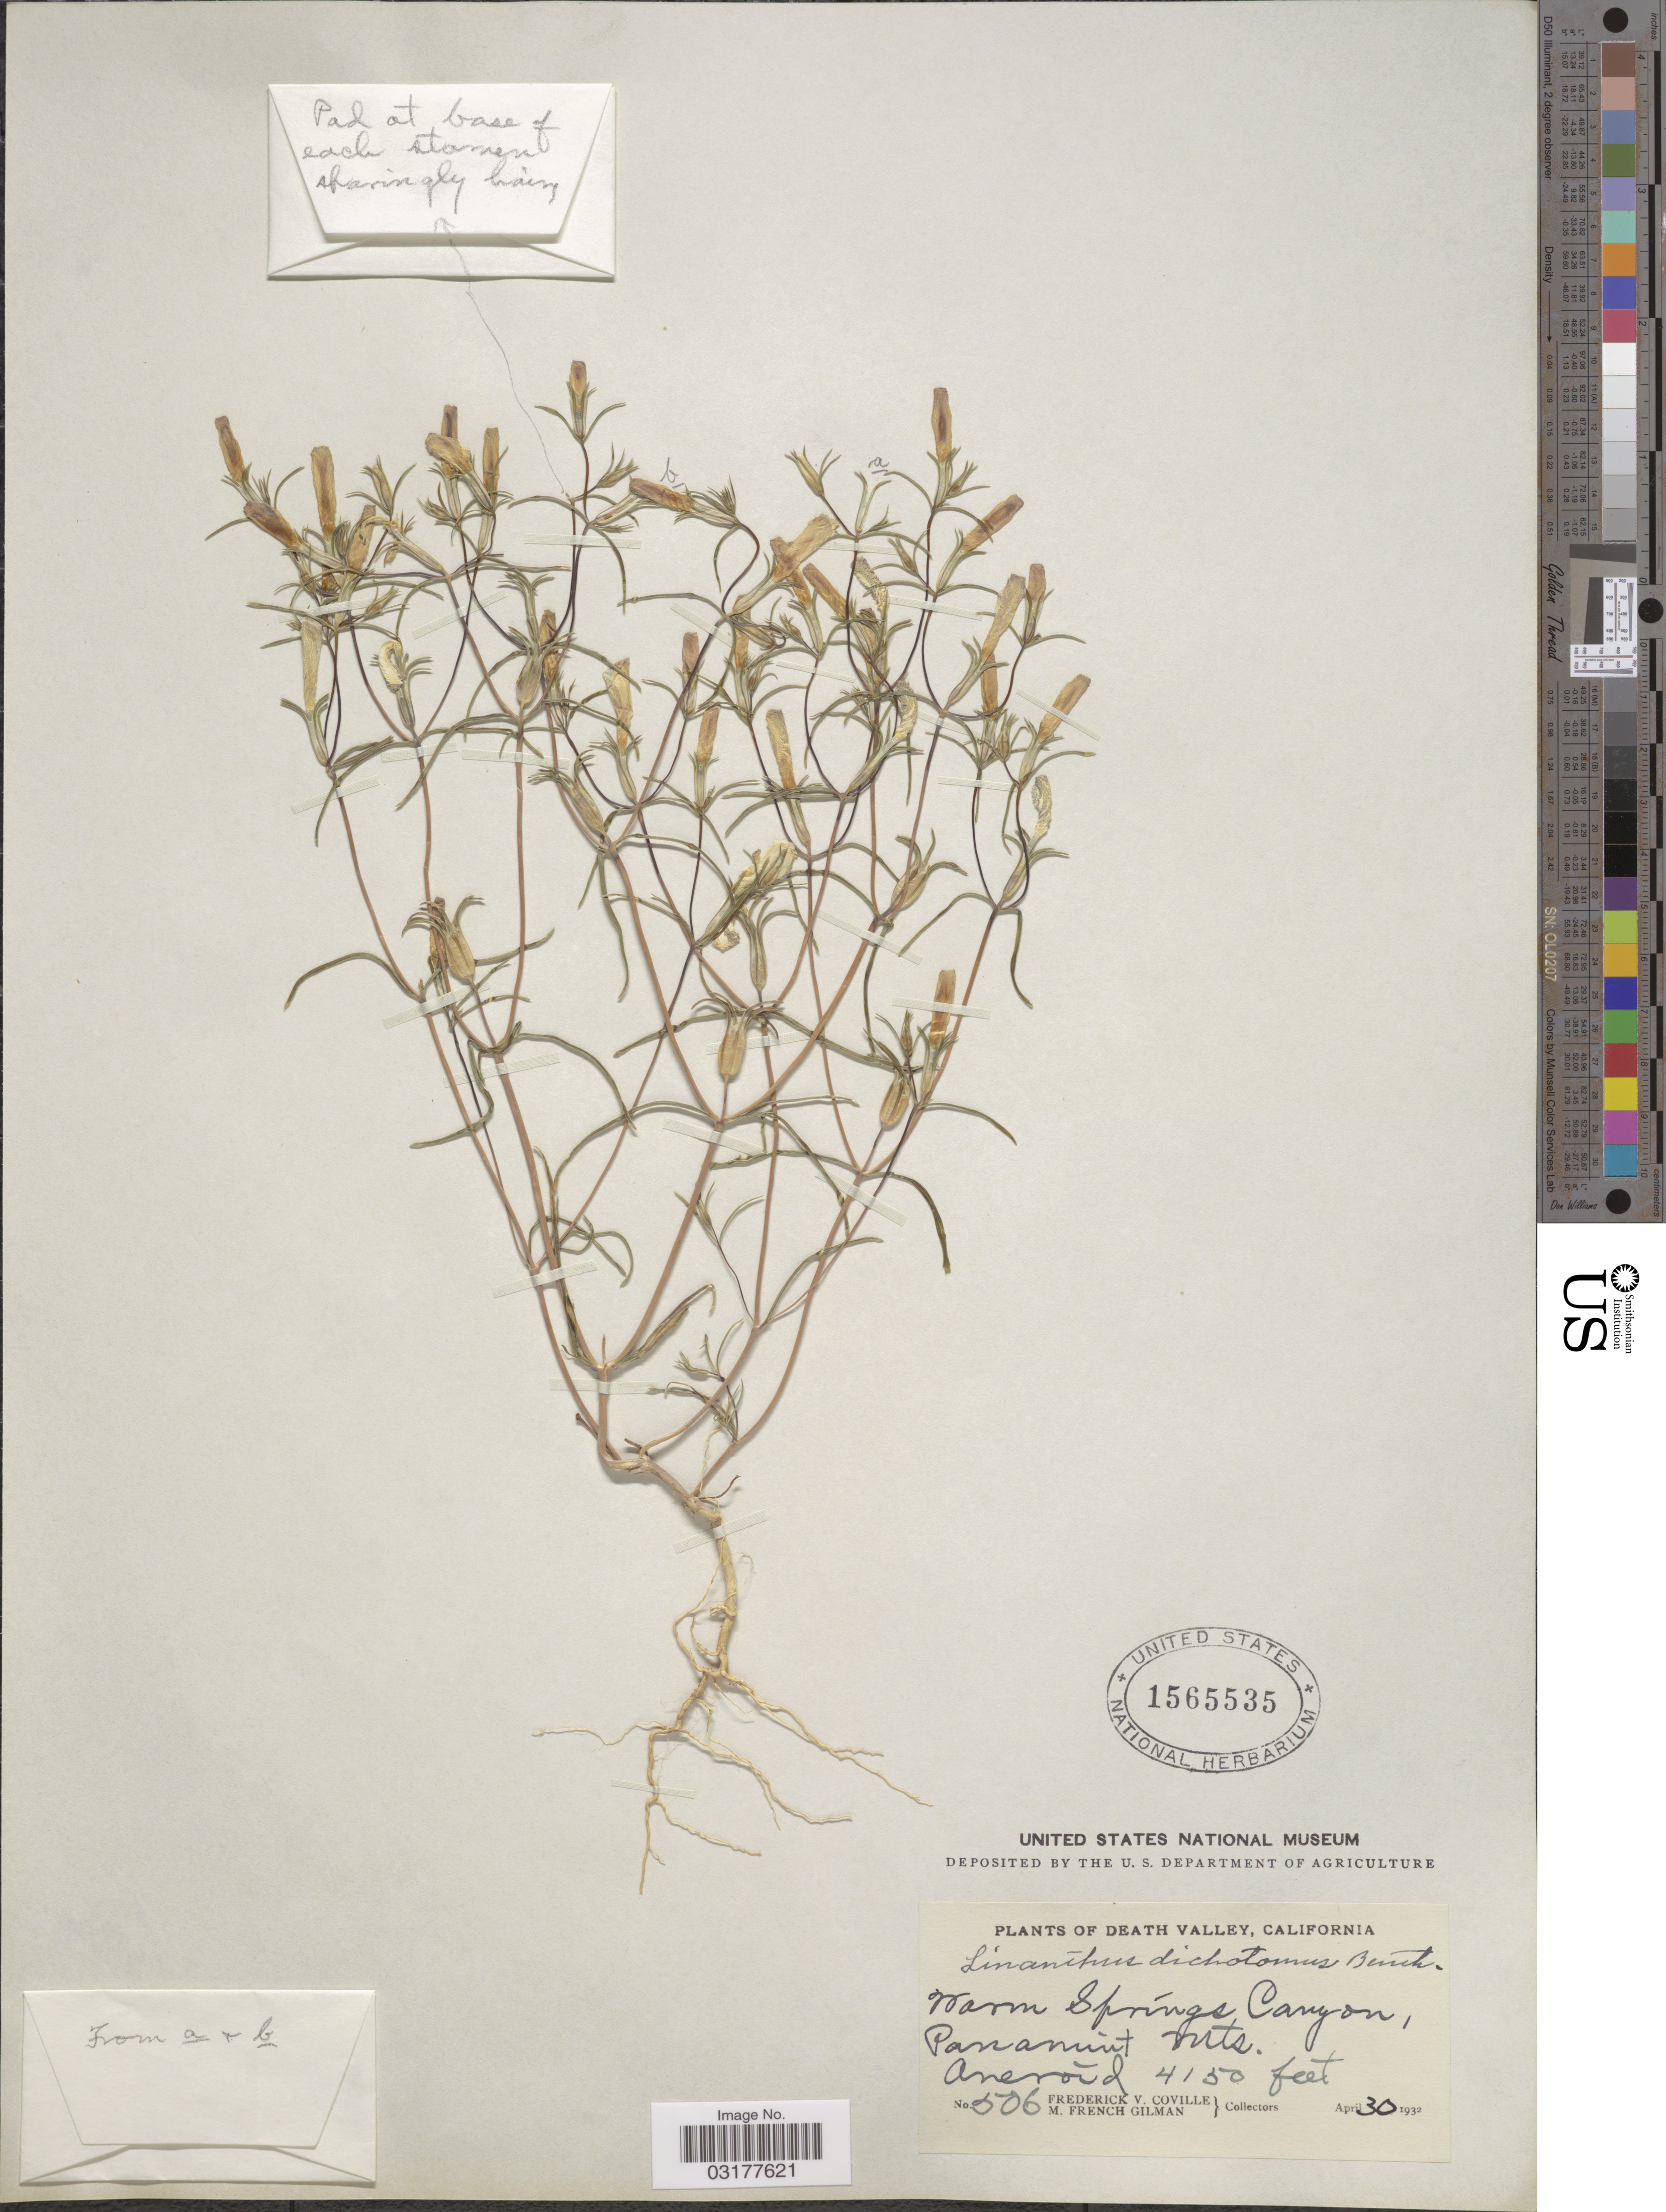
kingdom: Plantae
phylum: Tracheophyta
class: Magnoliopsida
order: Ericales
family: Polemoniaceae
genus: Linanthus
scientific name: Linanthus dichotomus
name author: Benth.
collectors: F. V. Coville & M. F. Gilman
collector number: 506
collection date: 1932-04-30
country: United States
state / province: California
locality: Death Valley. Warm Springs Canyon, Panamint Mountains.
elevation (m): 1265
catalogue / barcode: US 1565535